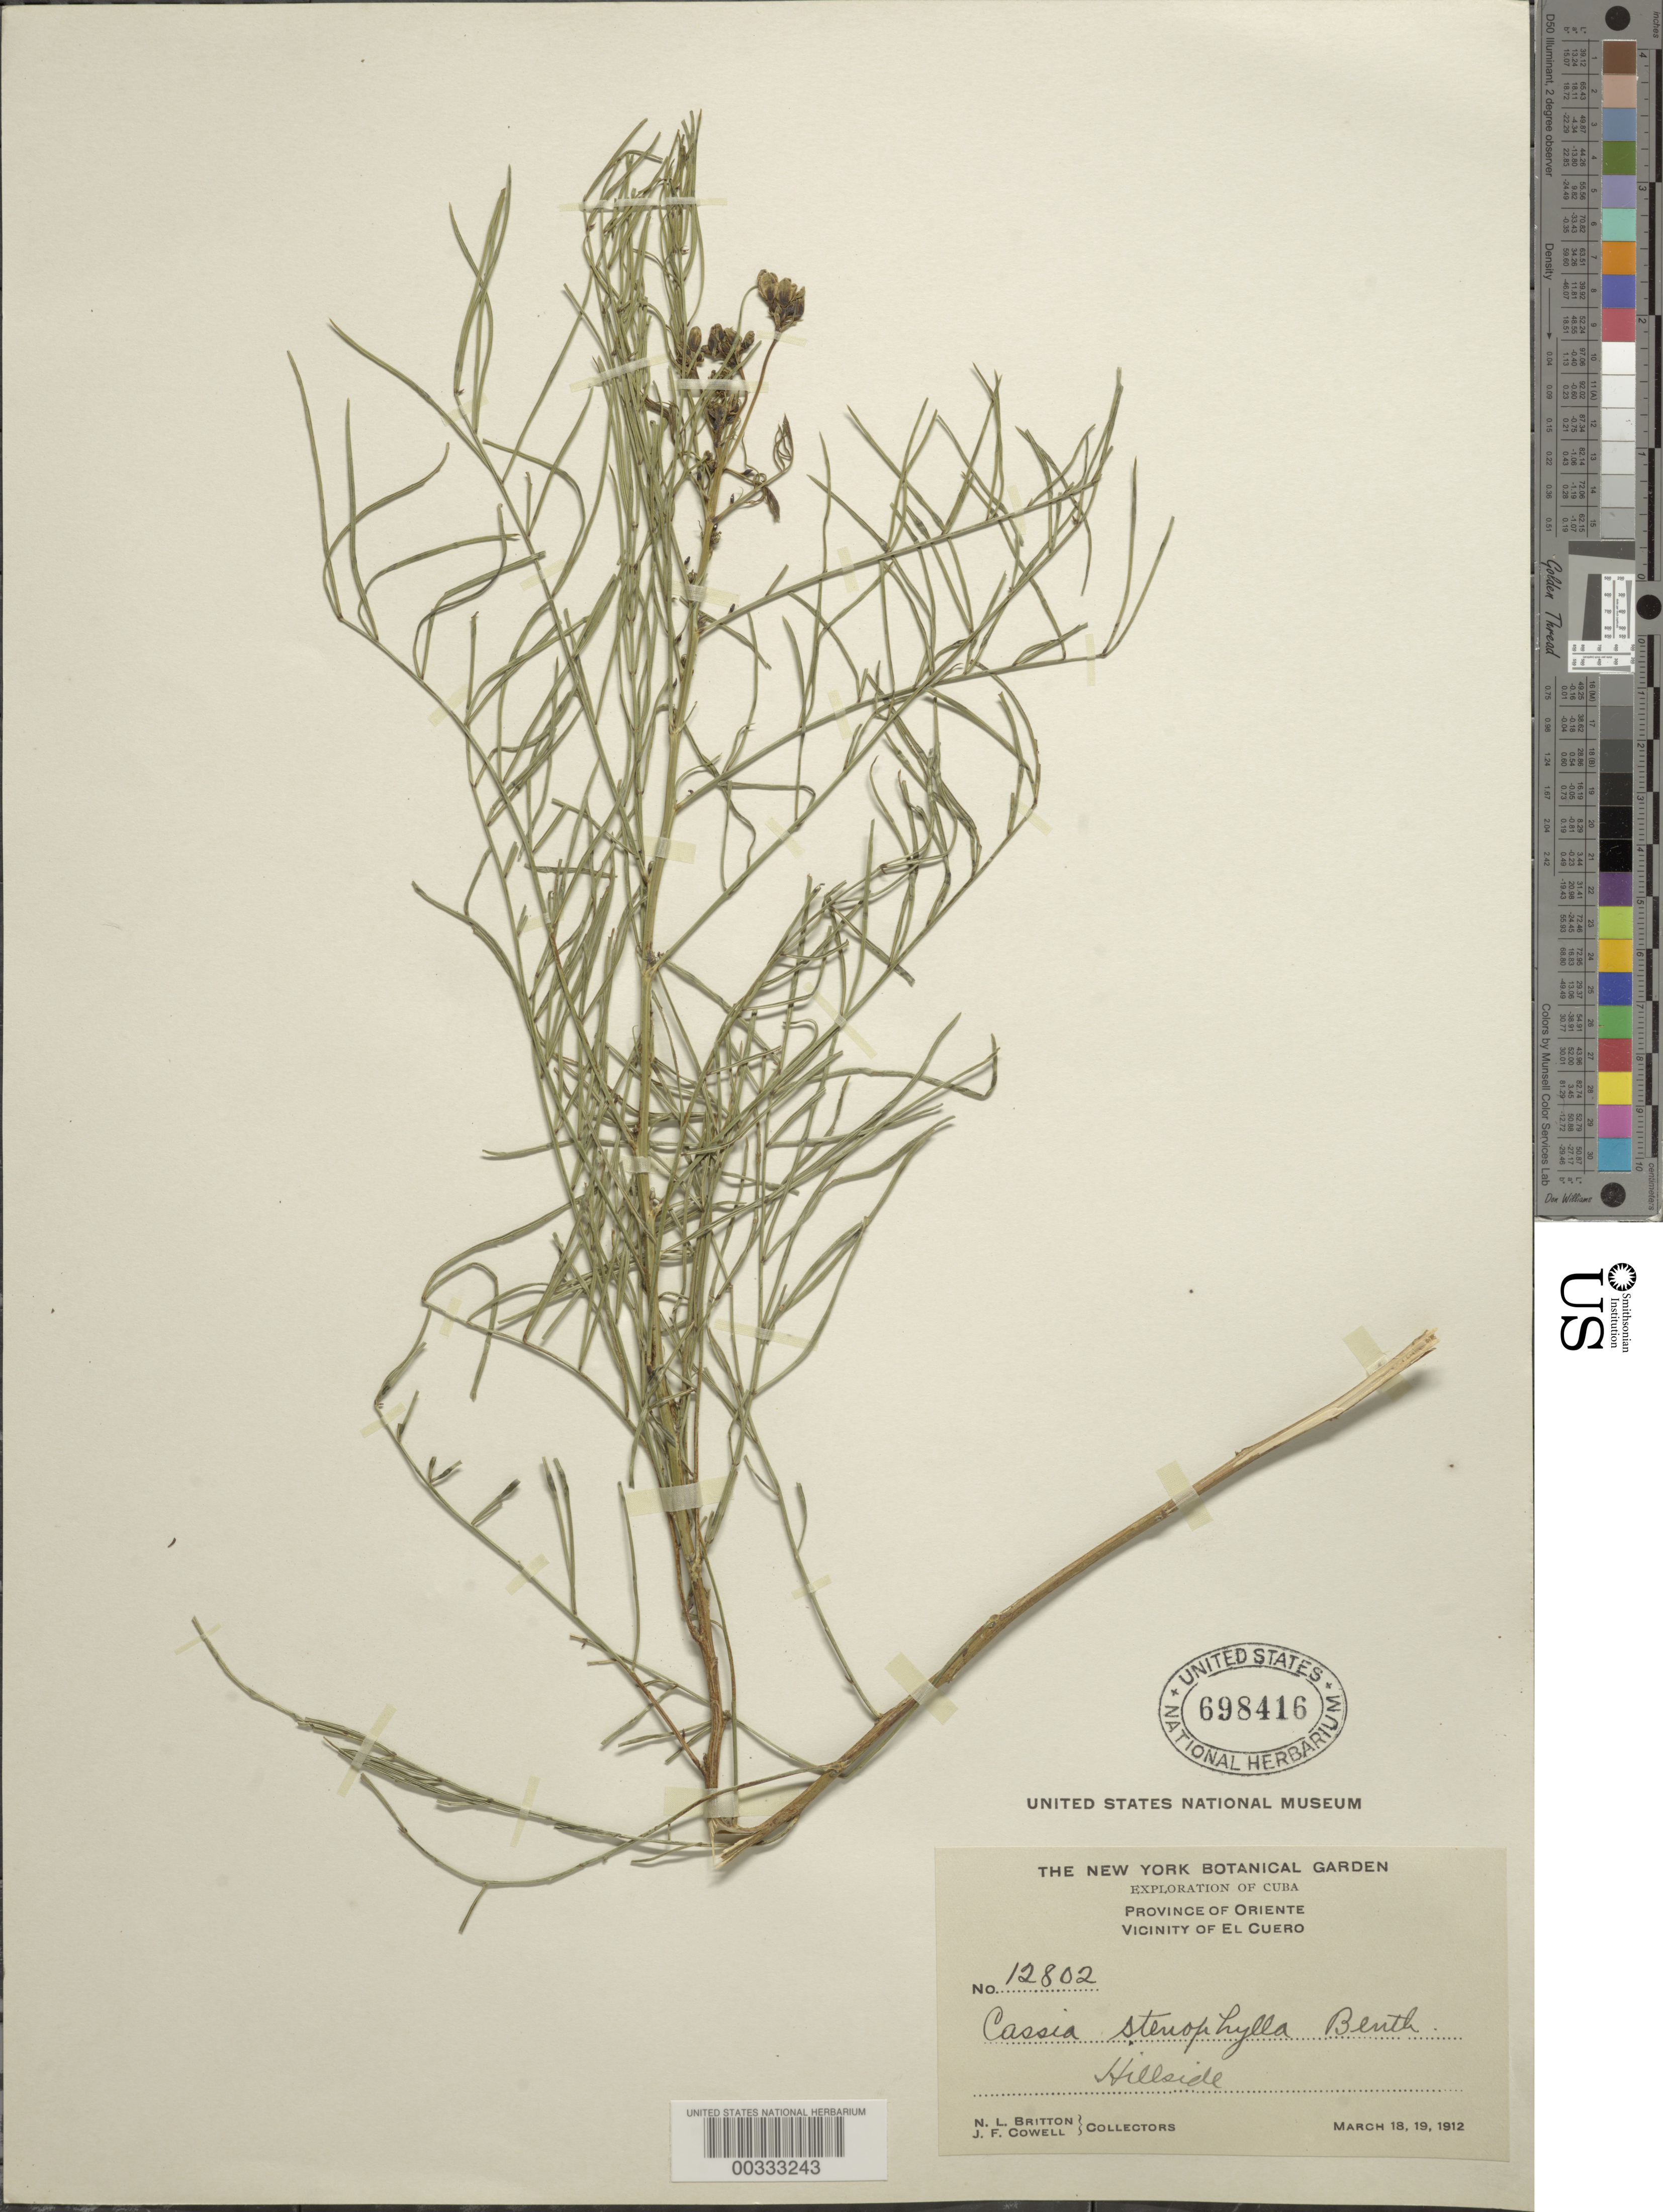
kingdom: Plantae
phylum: Tracheophyta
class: Magnoliopsida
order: Fabales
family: Fabaceae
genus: Senna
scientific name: Senna stenophylla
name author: (Benth.) H.S. Irwin & Barneby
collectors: N. Britton & J. F. Cowell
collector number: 12802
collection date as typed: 18 Mar 1912 and 19 Mar 1912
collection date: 1912-03-18,1912-03-19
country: Cuba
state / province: Oriente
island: Greater Antilles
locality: Vicinity of el cuero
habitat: Hillside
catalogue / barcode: US 698416